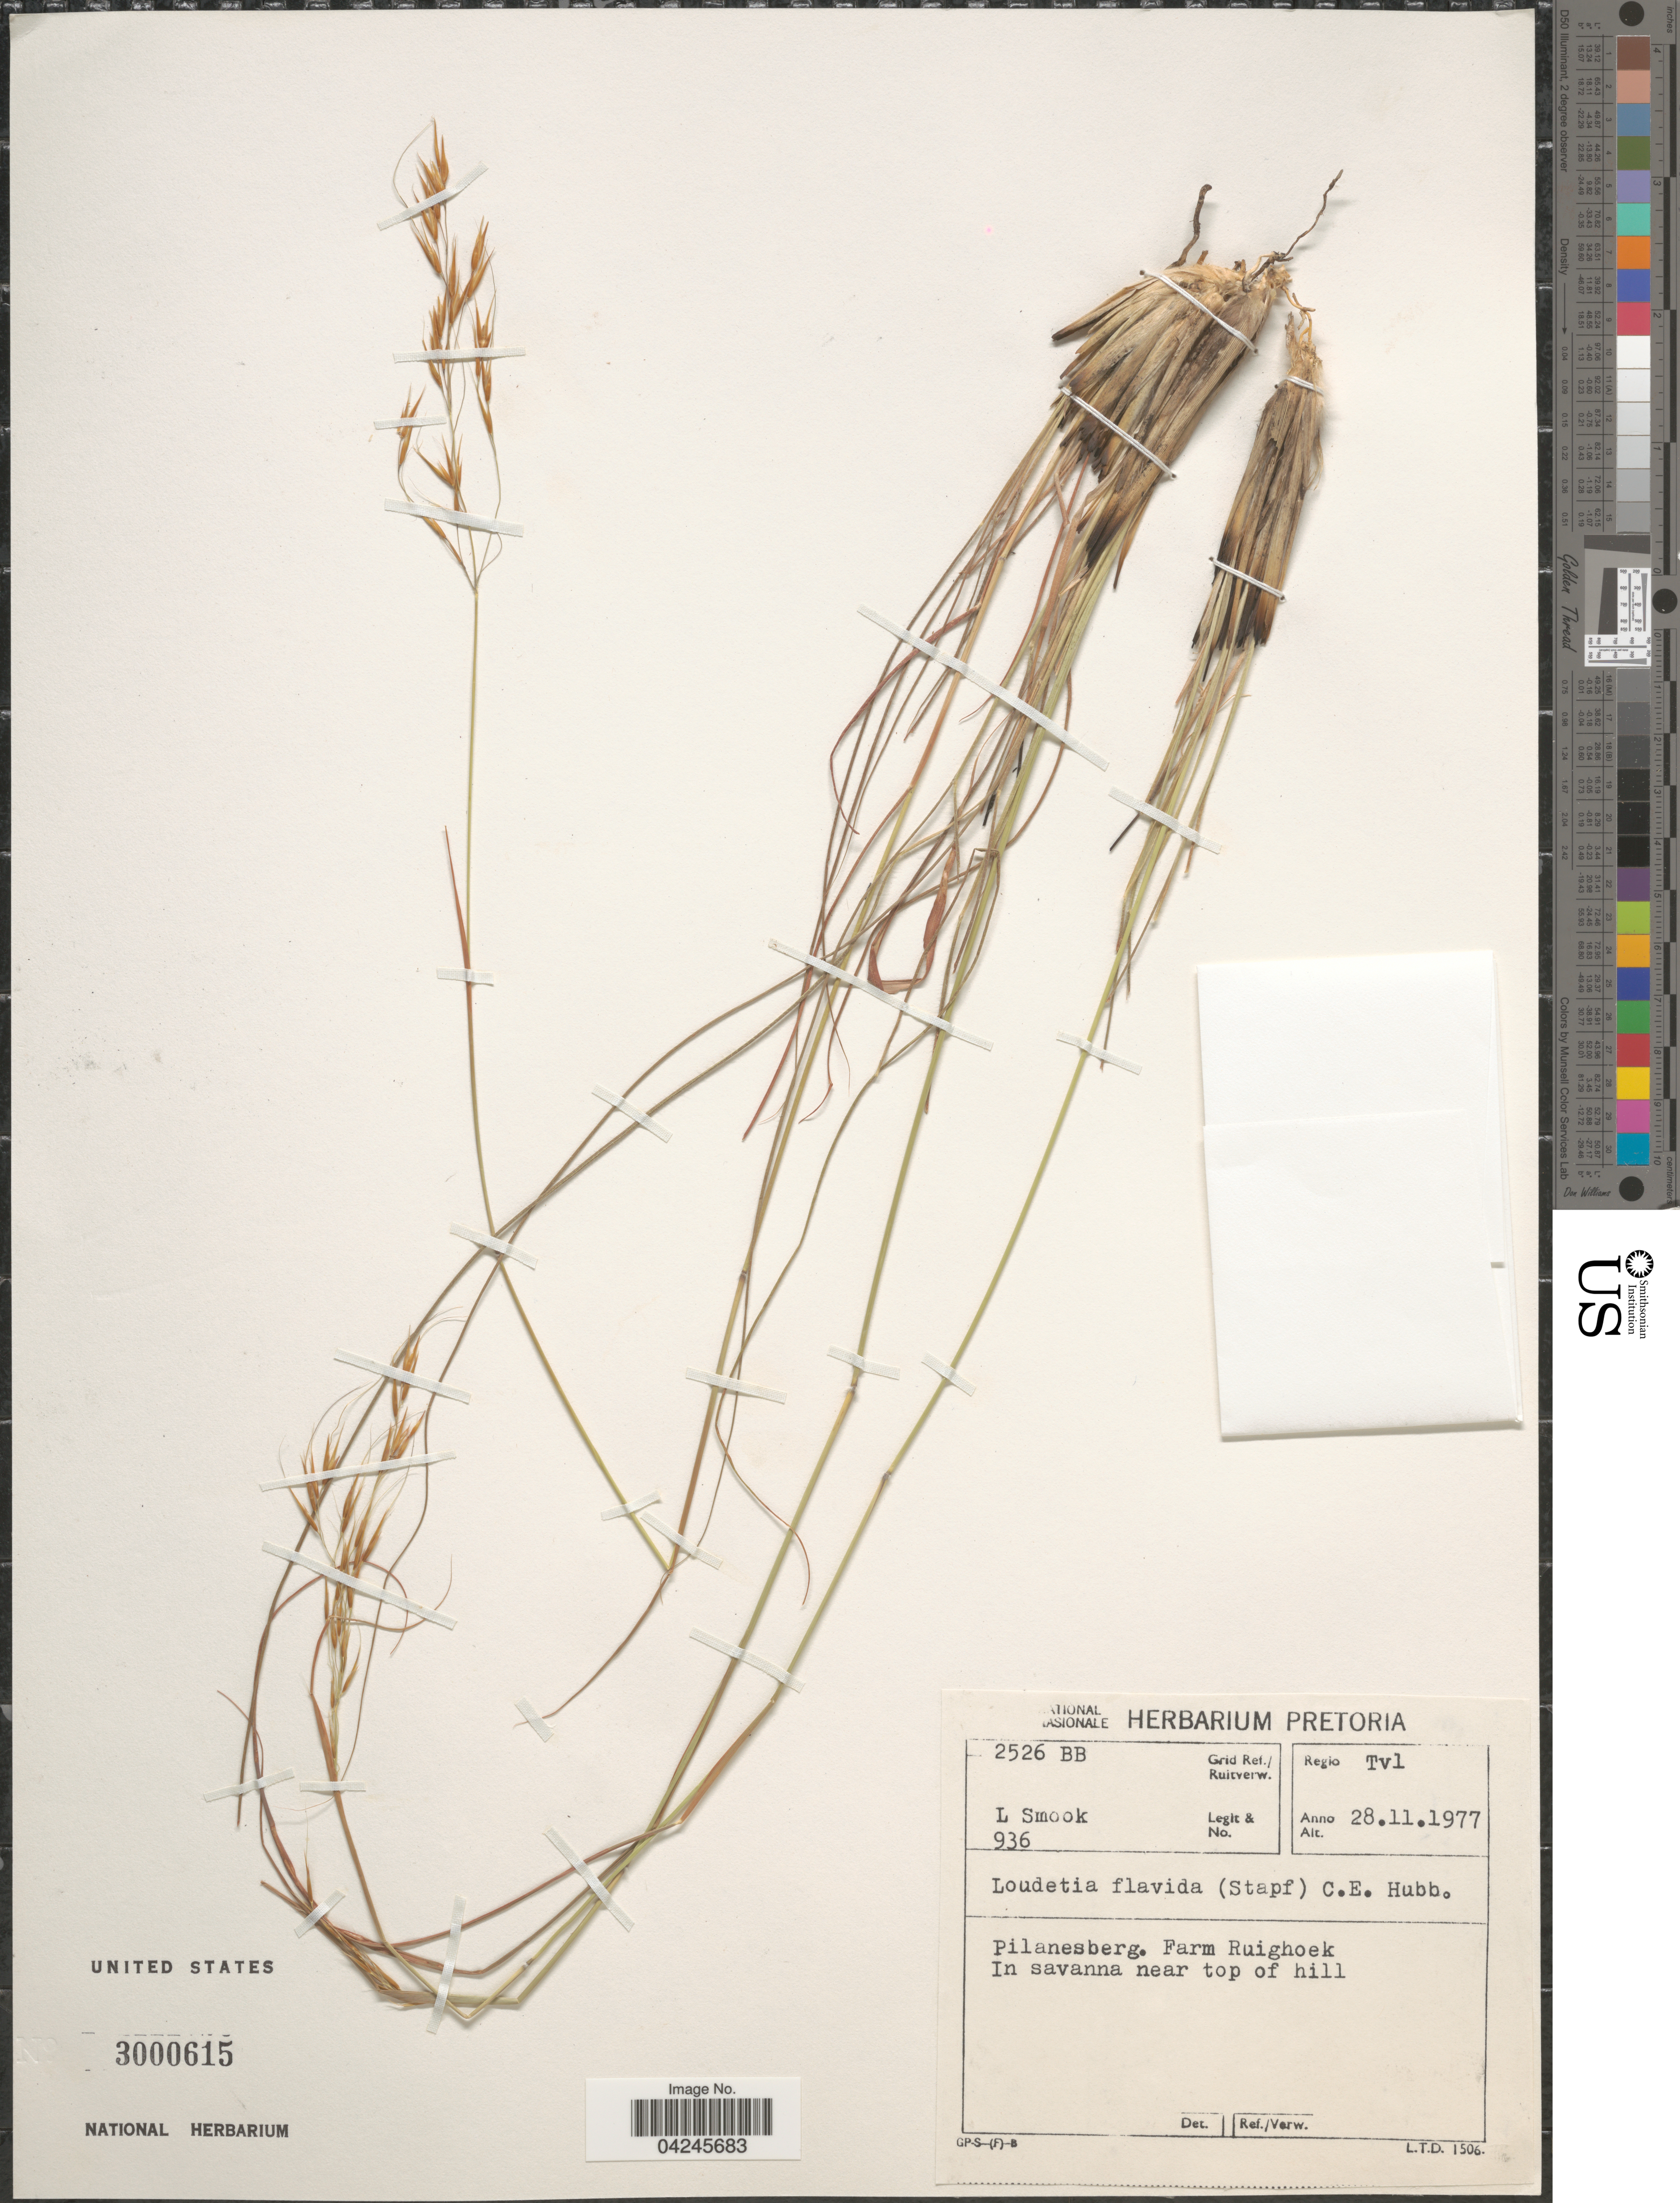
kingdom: Plantae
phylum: Tracheophyta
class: Liliopsida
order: Poales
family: Poaceae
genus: Loudetia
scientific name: Loudetia flavida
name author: (Stapf) C.E. Hubb.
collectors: L. Smook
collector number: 936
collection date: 1977-11-28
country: South Africa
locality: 2526 BB Grid Ref./ Ruitverw. Regio Tvl. Pilanesberg. Farm Ruighoek. In savanna near top of hill.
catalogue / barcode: US 3000615